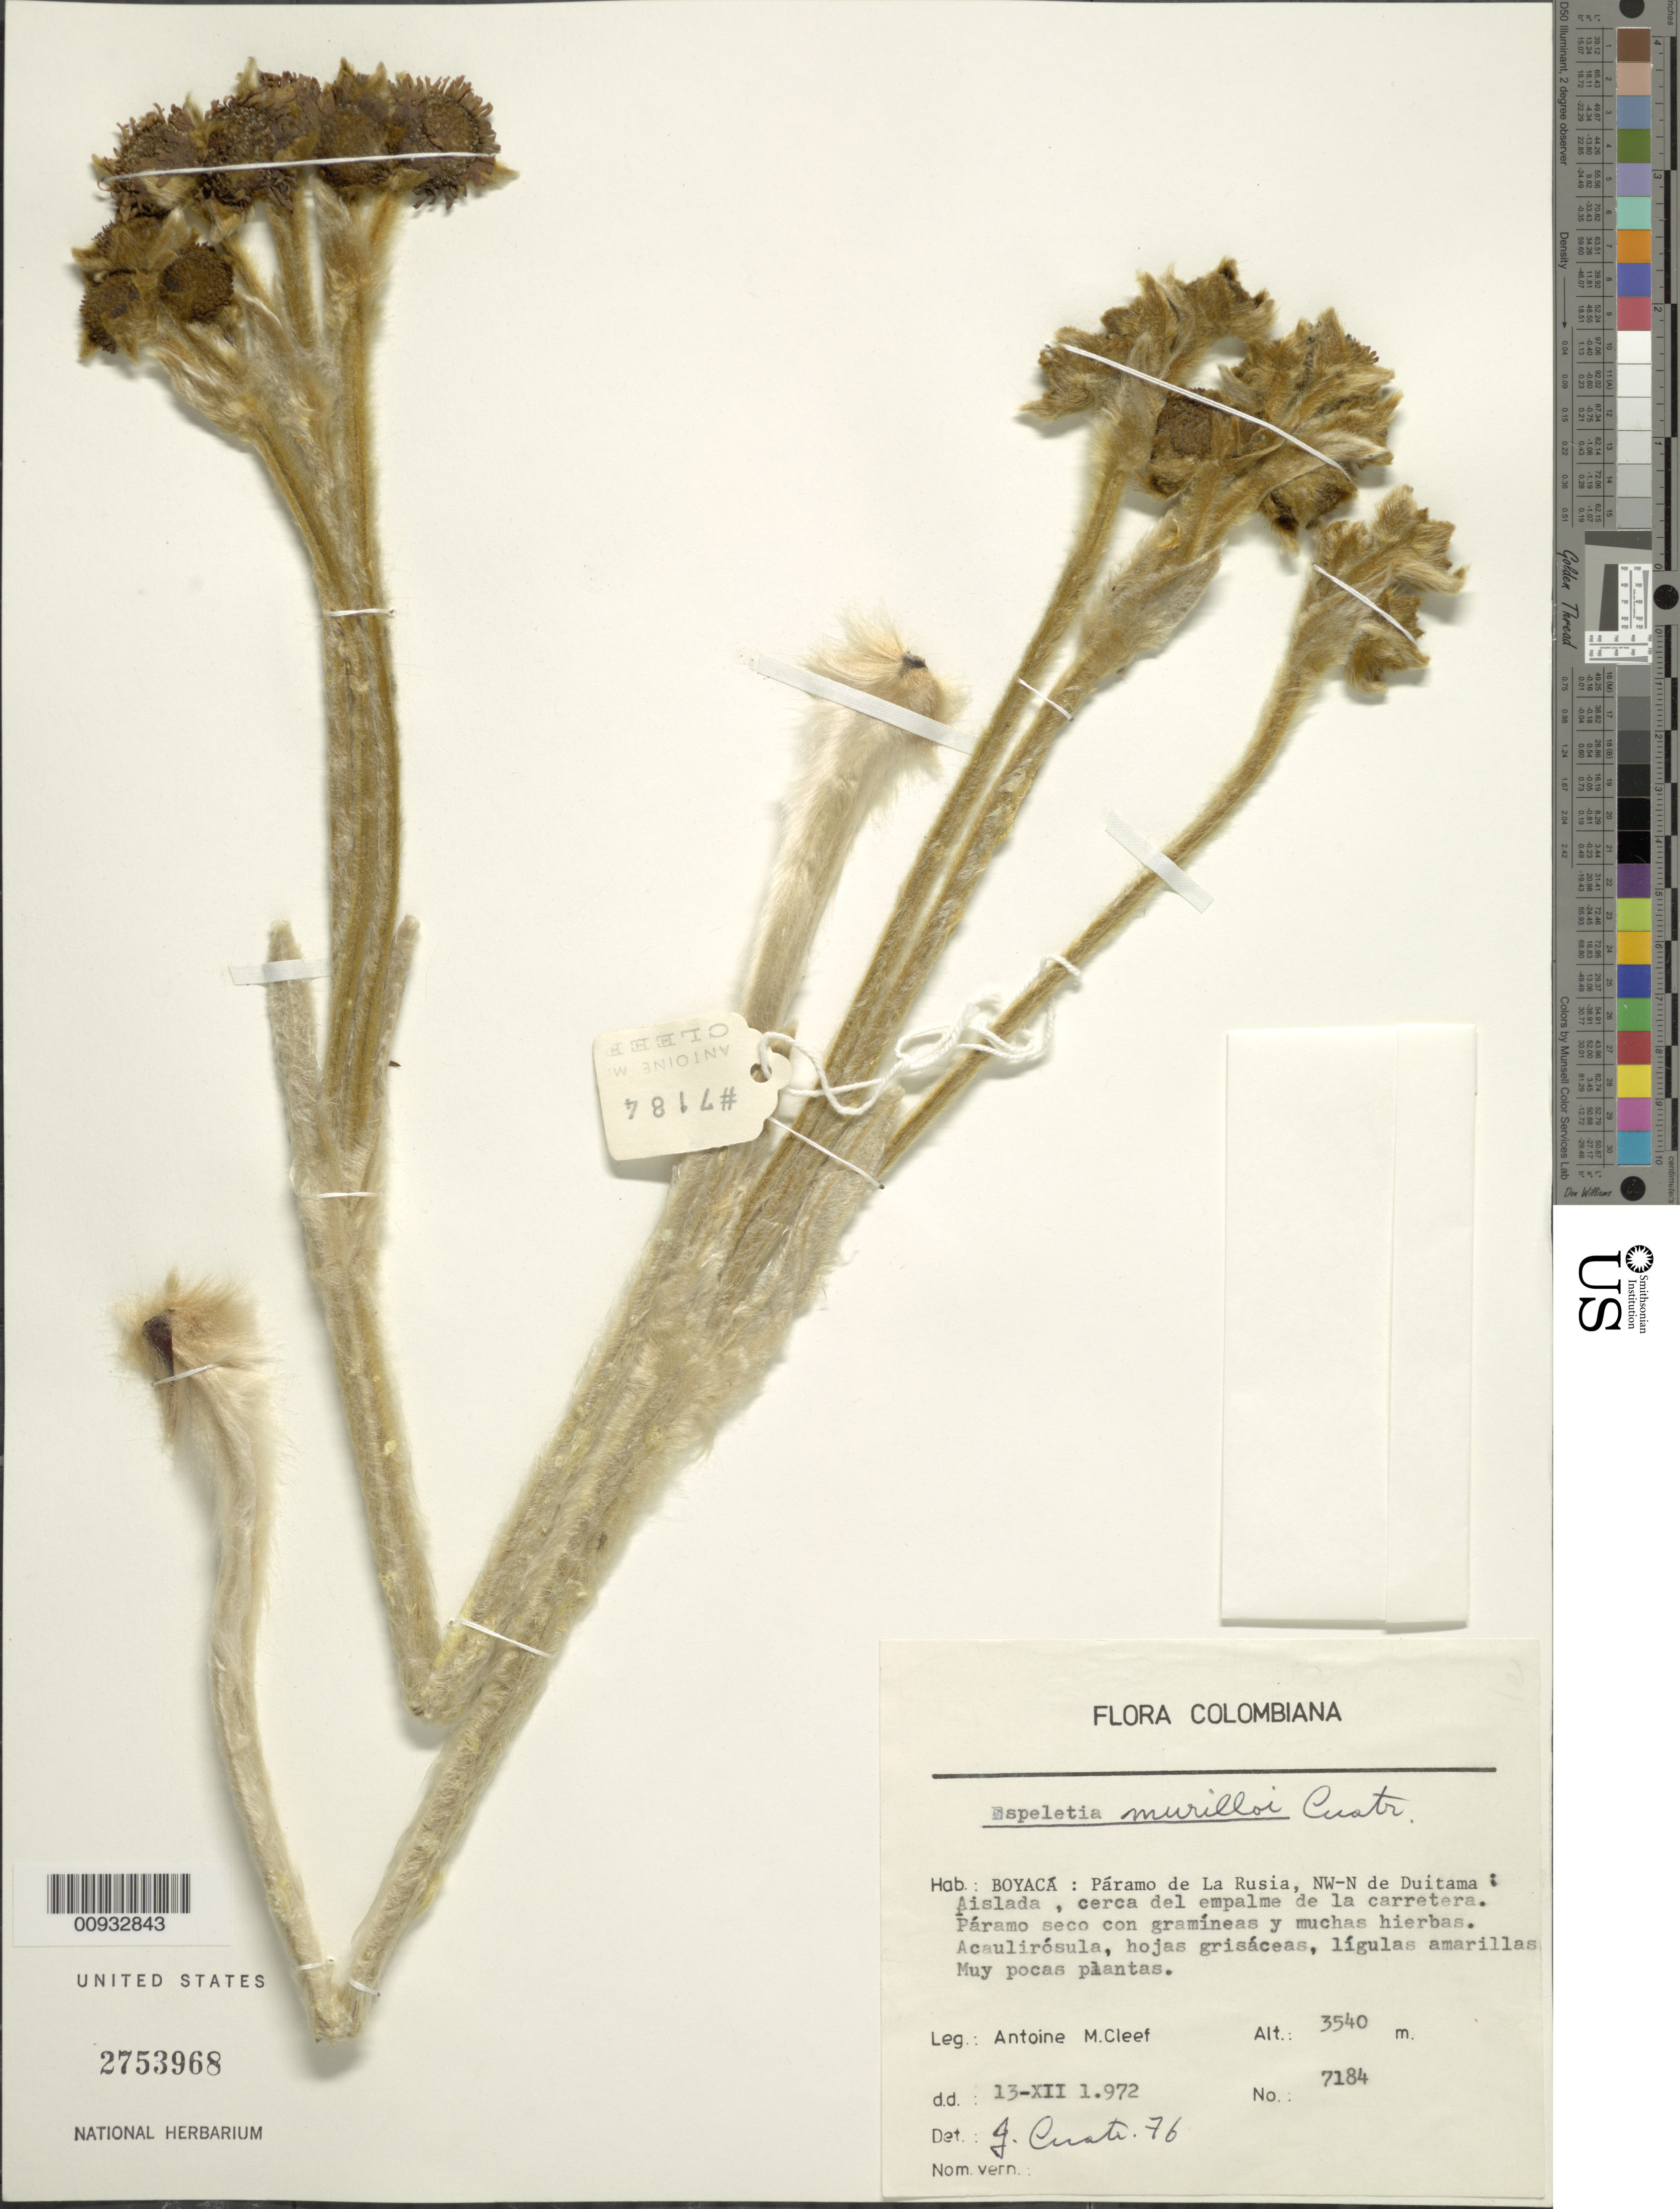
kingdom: Plantae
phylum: Tracheophyta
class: Magnoliopsida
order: Asterales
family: Asteraceae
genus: Espeletia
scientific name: Espeletia murilloi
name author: Cuatrec.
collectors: A. M. Cleef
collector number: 7184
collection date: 1972-12-13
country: Colombia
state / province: Boyacá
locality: Páramo de la Rusia. NW-N de Duitama, aislada. Cerca del empalme de la carretera.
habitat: Páramo seco con gramíneas y muchas hierbas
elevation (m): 3540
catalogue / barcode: US 2753968